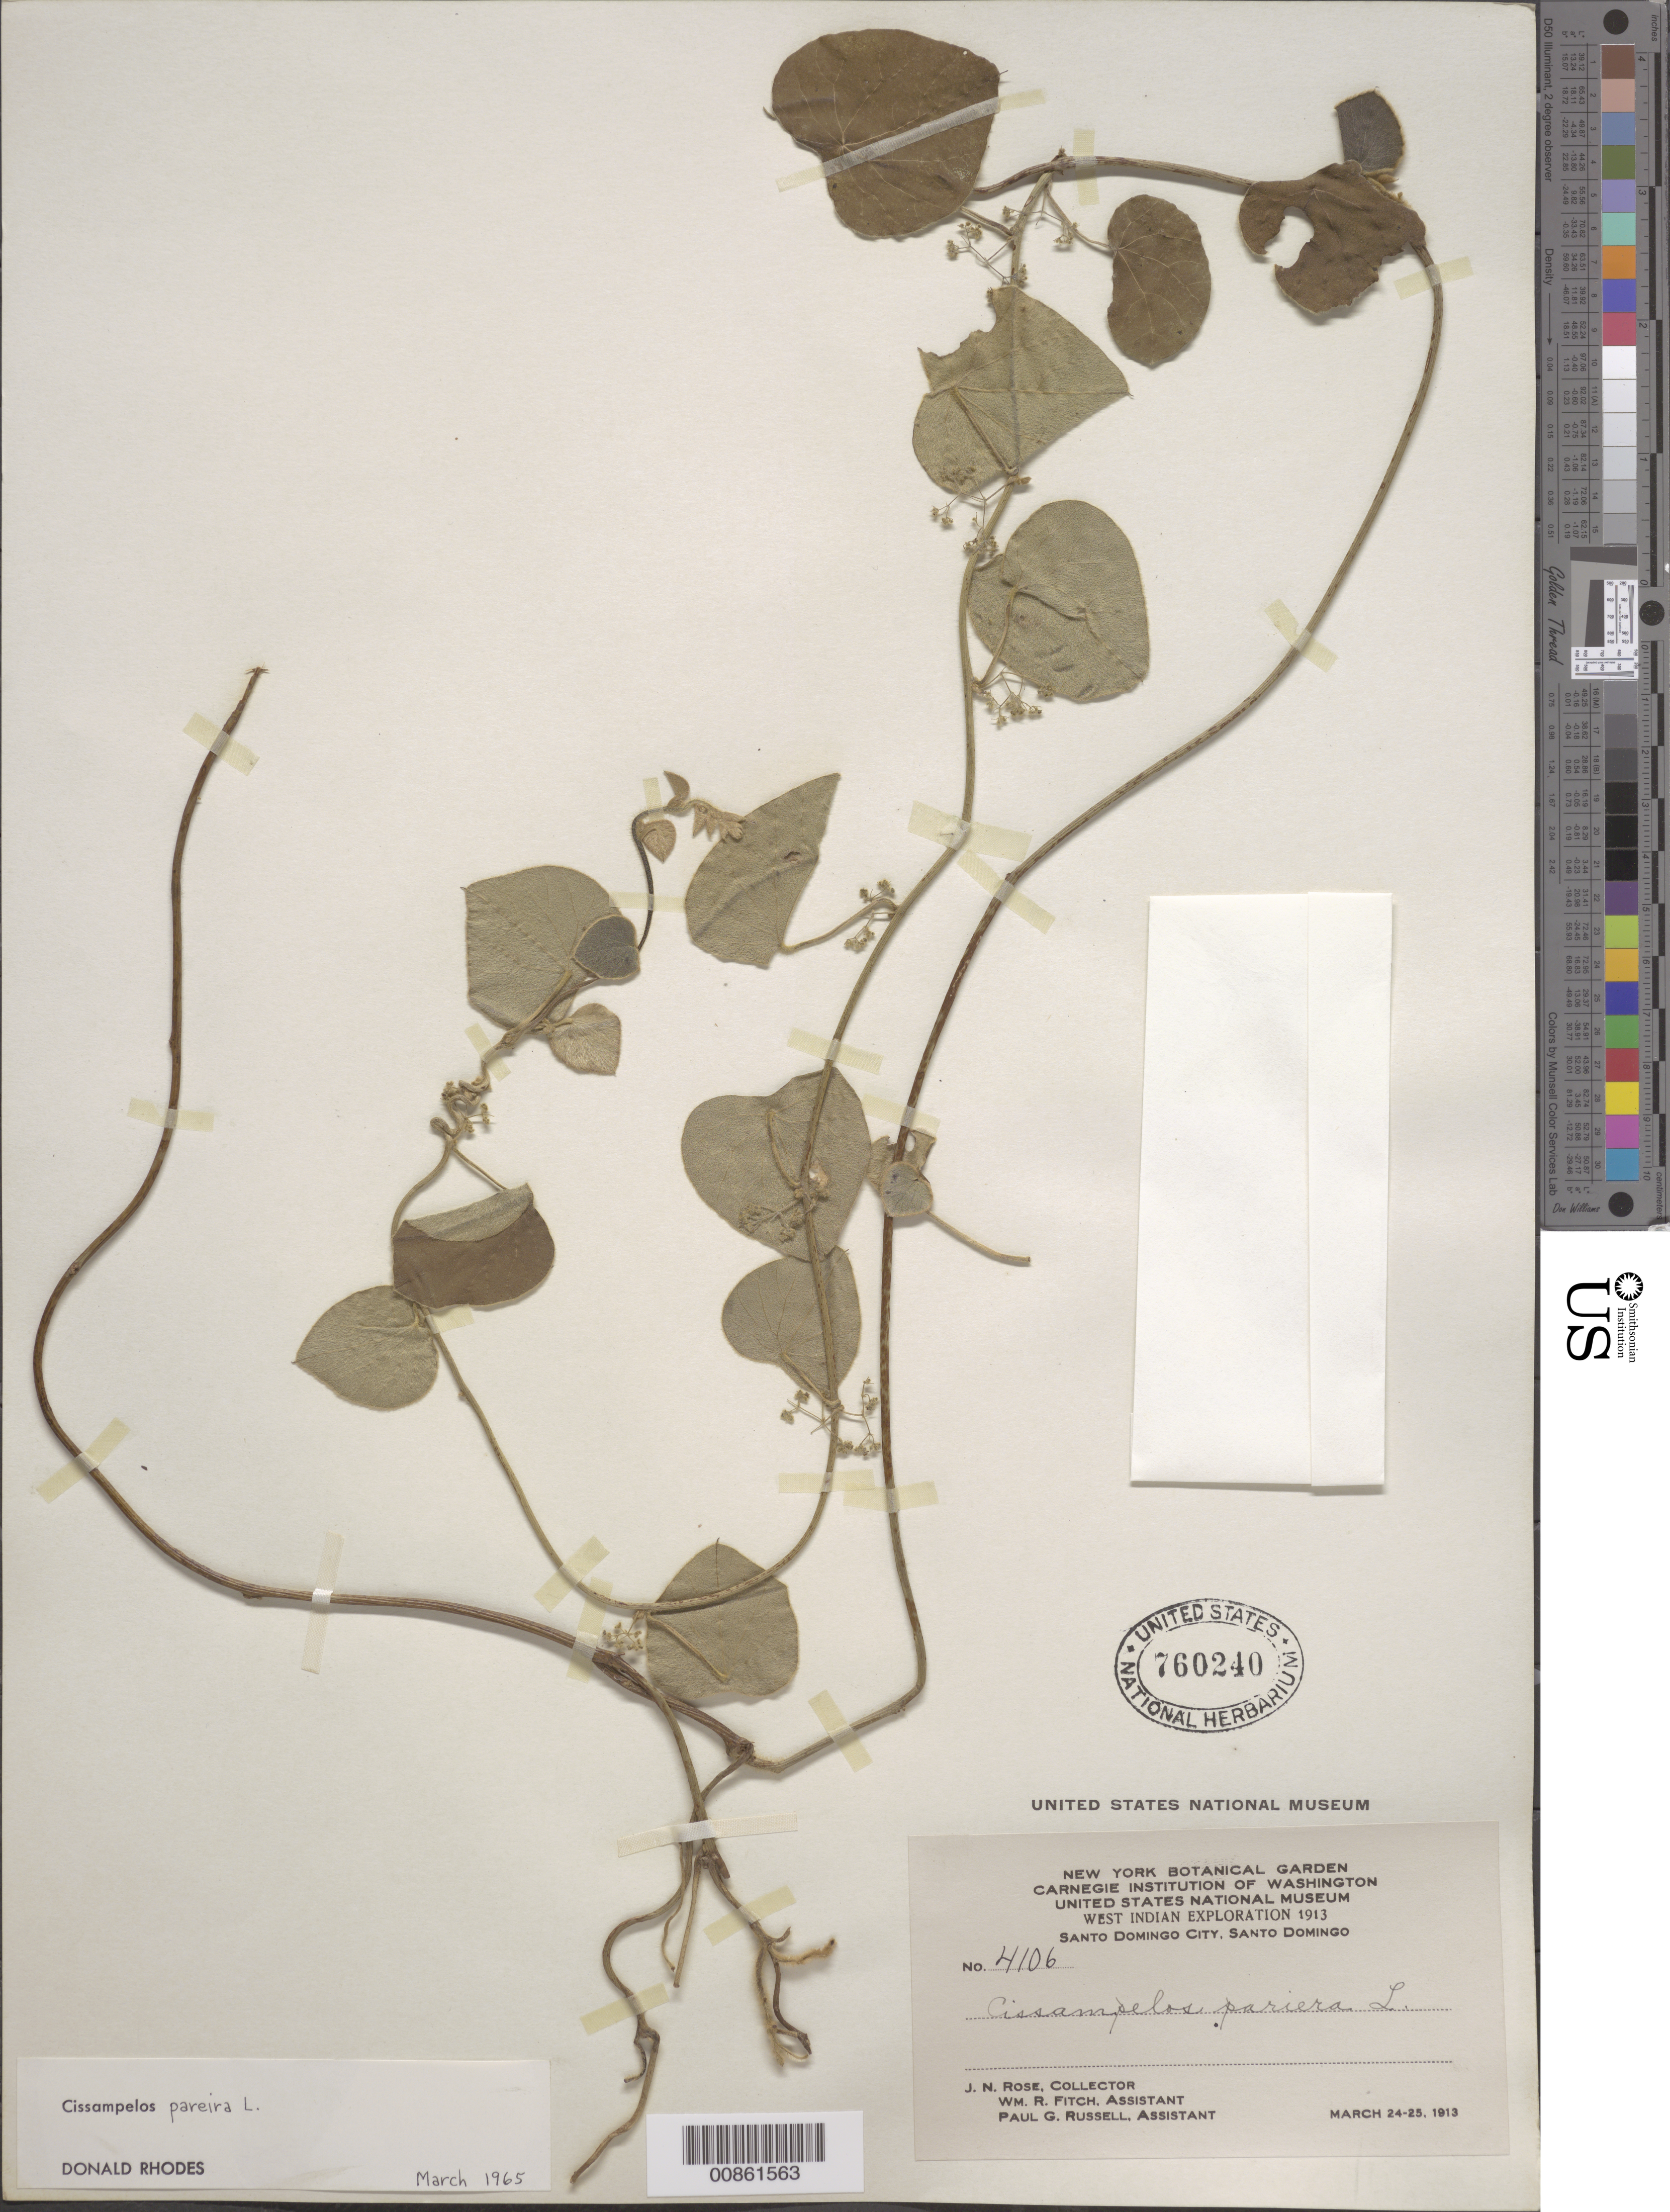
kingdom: Plantae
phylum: Tracheophyta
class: Magnoliopsida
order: Ranunculales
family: Menispermaceae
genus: Cissampelos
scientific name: Cissampelos pareira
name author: L.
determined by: Rhodes, D.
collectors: J. N. Rose, W. R. Fitch & P. G. Russell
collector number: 4106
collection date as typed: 24 Mar 1913 to 25 Mar 1913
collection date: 1913-03-24/1913-03-25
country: Dominican Republic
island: Hispaniola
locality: Santo Domingo City, Santo Domingo.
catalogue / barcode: US 760240